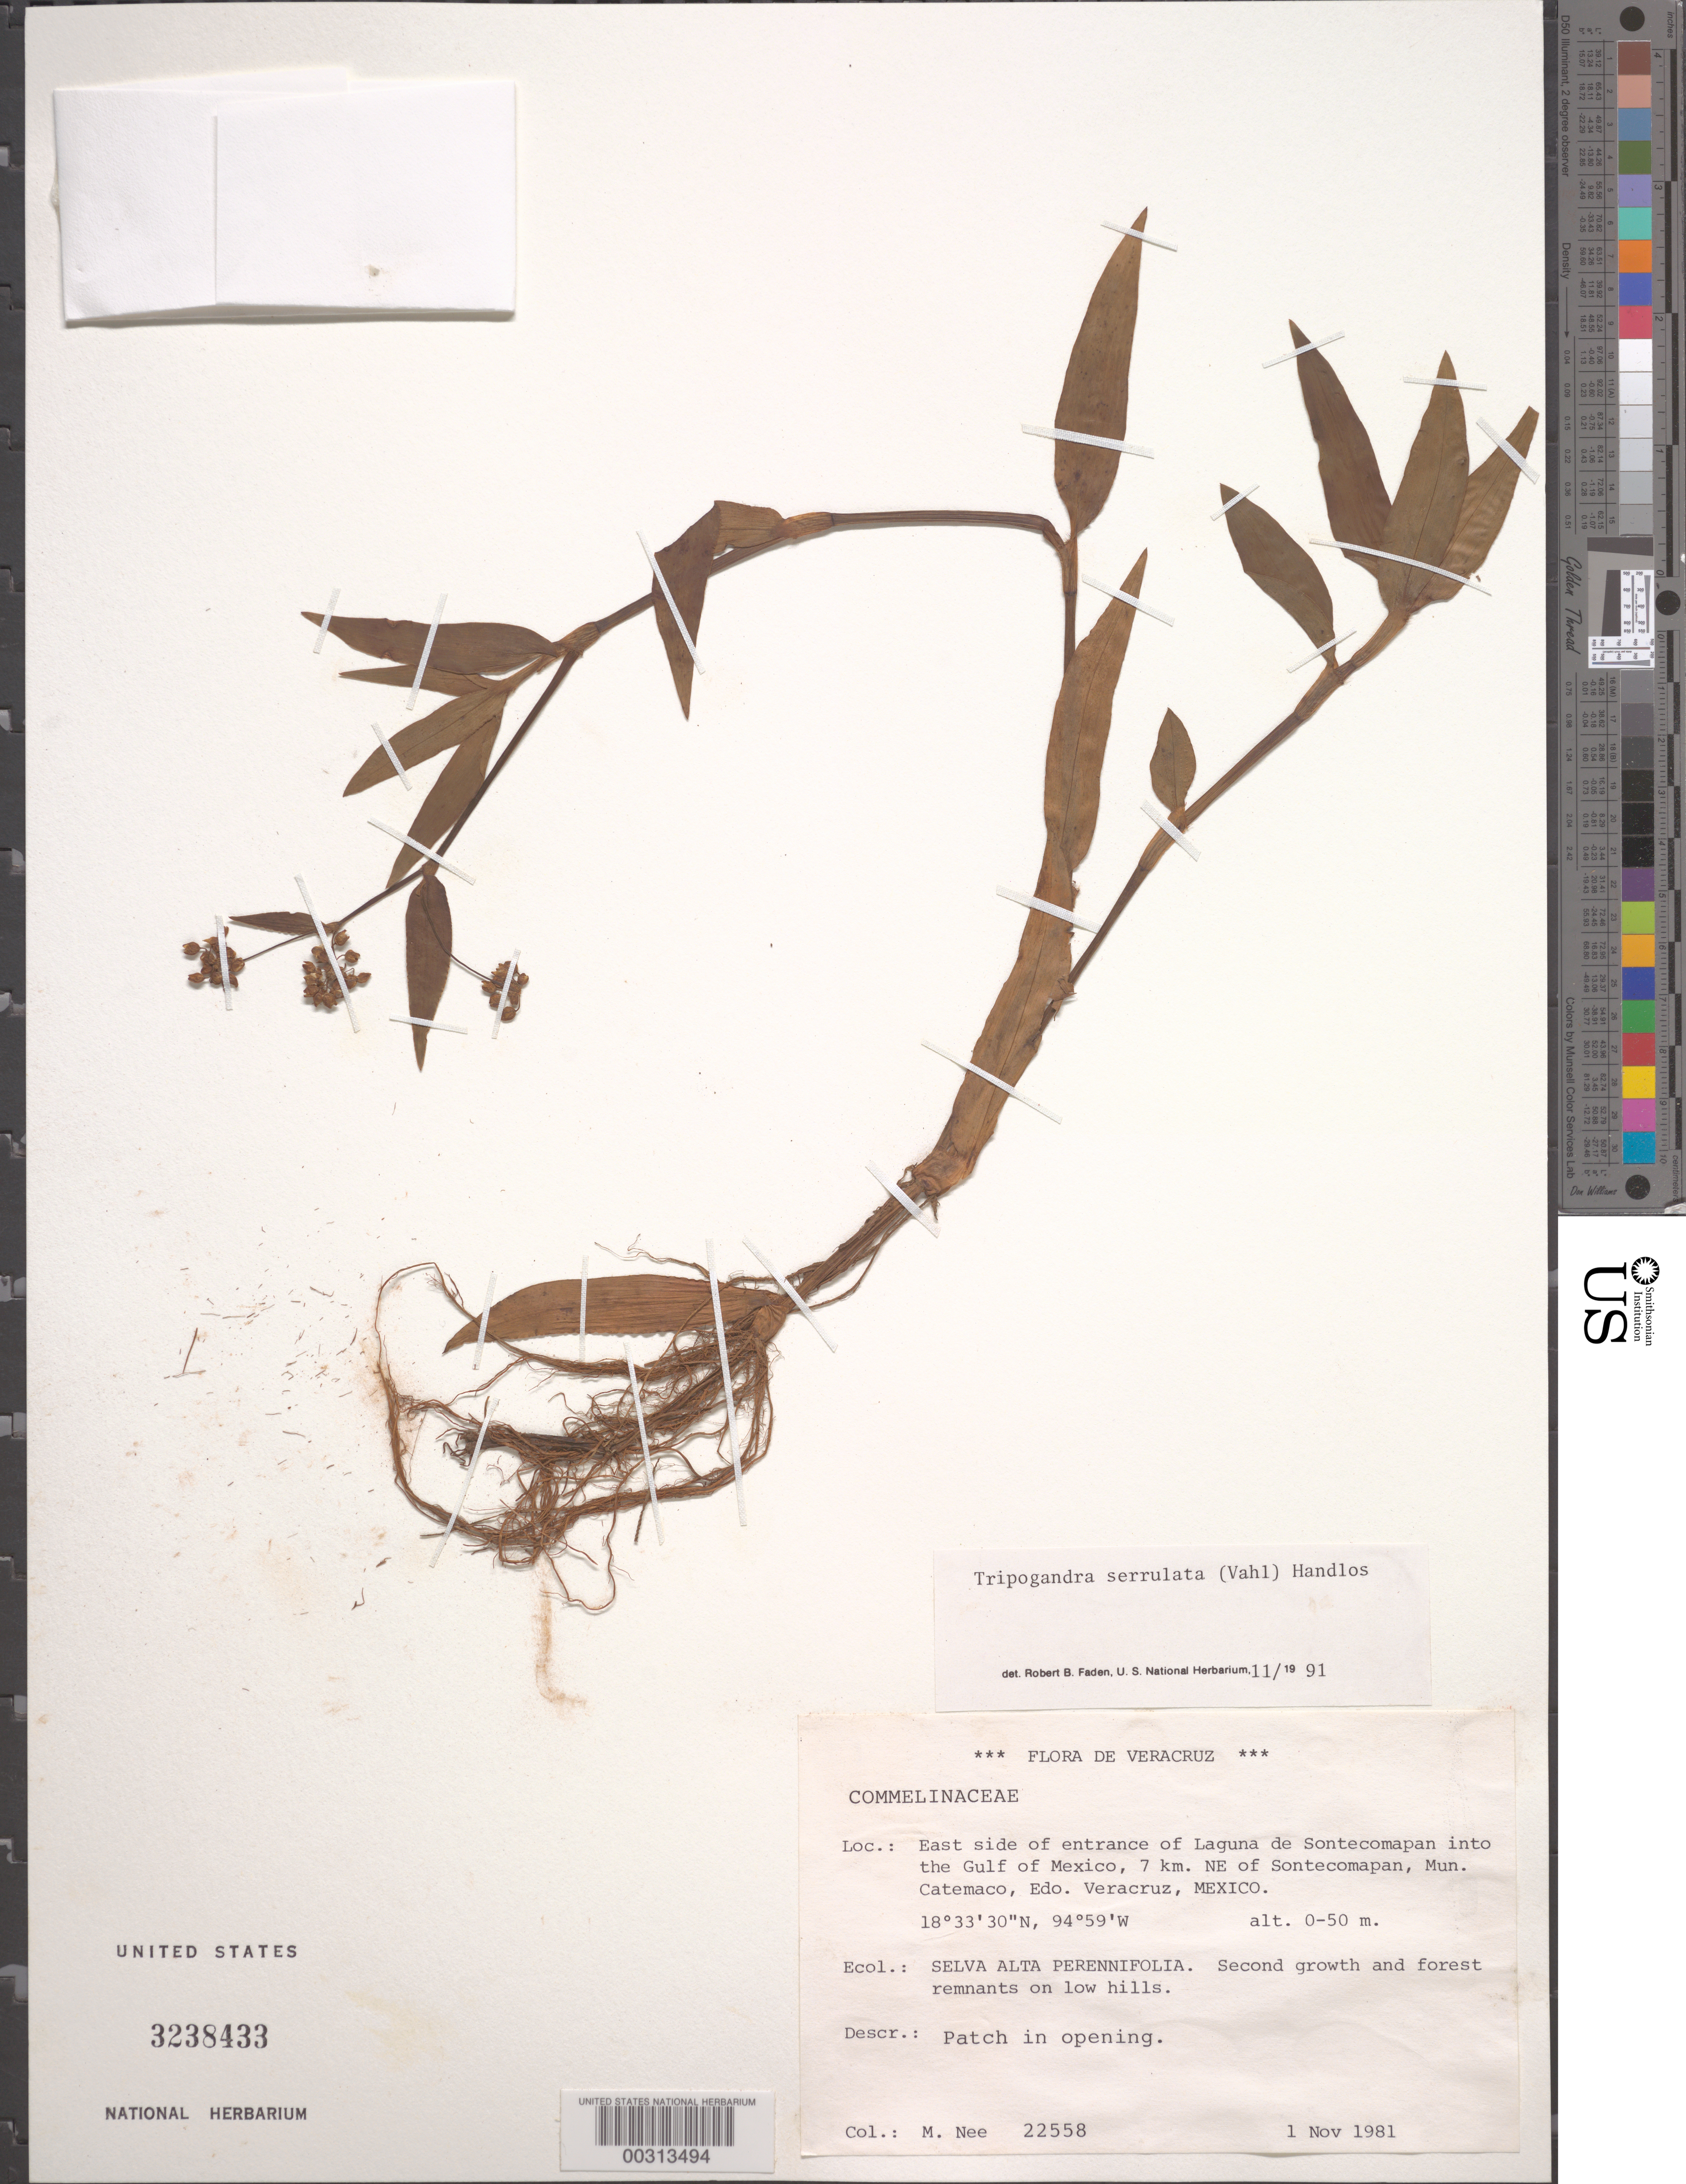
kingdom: Plantae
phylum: Tracheophyta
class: Liliopsida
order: Commelinales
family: Commelinaceae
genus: Tripogandra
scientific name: Tripogandra serrulata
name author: (Vahl) Handlos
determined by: Faden, Robert B., (US), Smithsonian Institution - National Museum of Natural History (UNITED STATES)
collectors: M. Nee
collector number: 22558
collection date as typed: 01 Nov 1981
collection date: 1981-11-01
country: Mexico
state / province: Veracruz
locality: Laguna de sontecomapan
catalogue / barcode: US 3238433